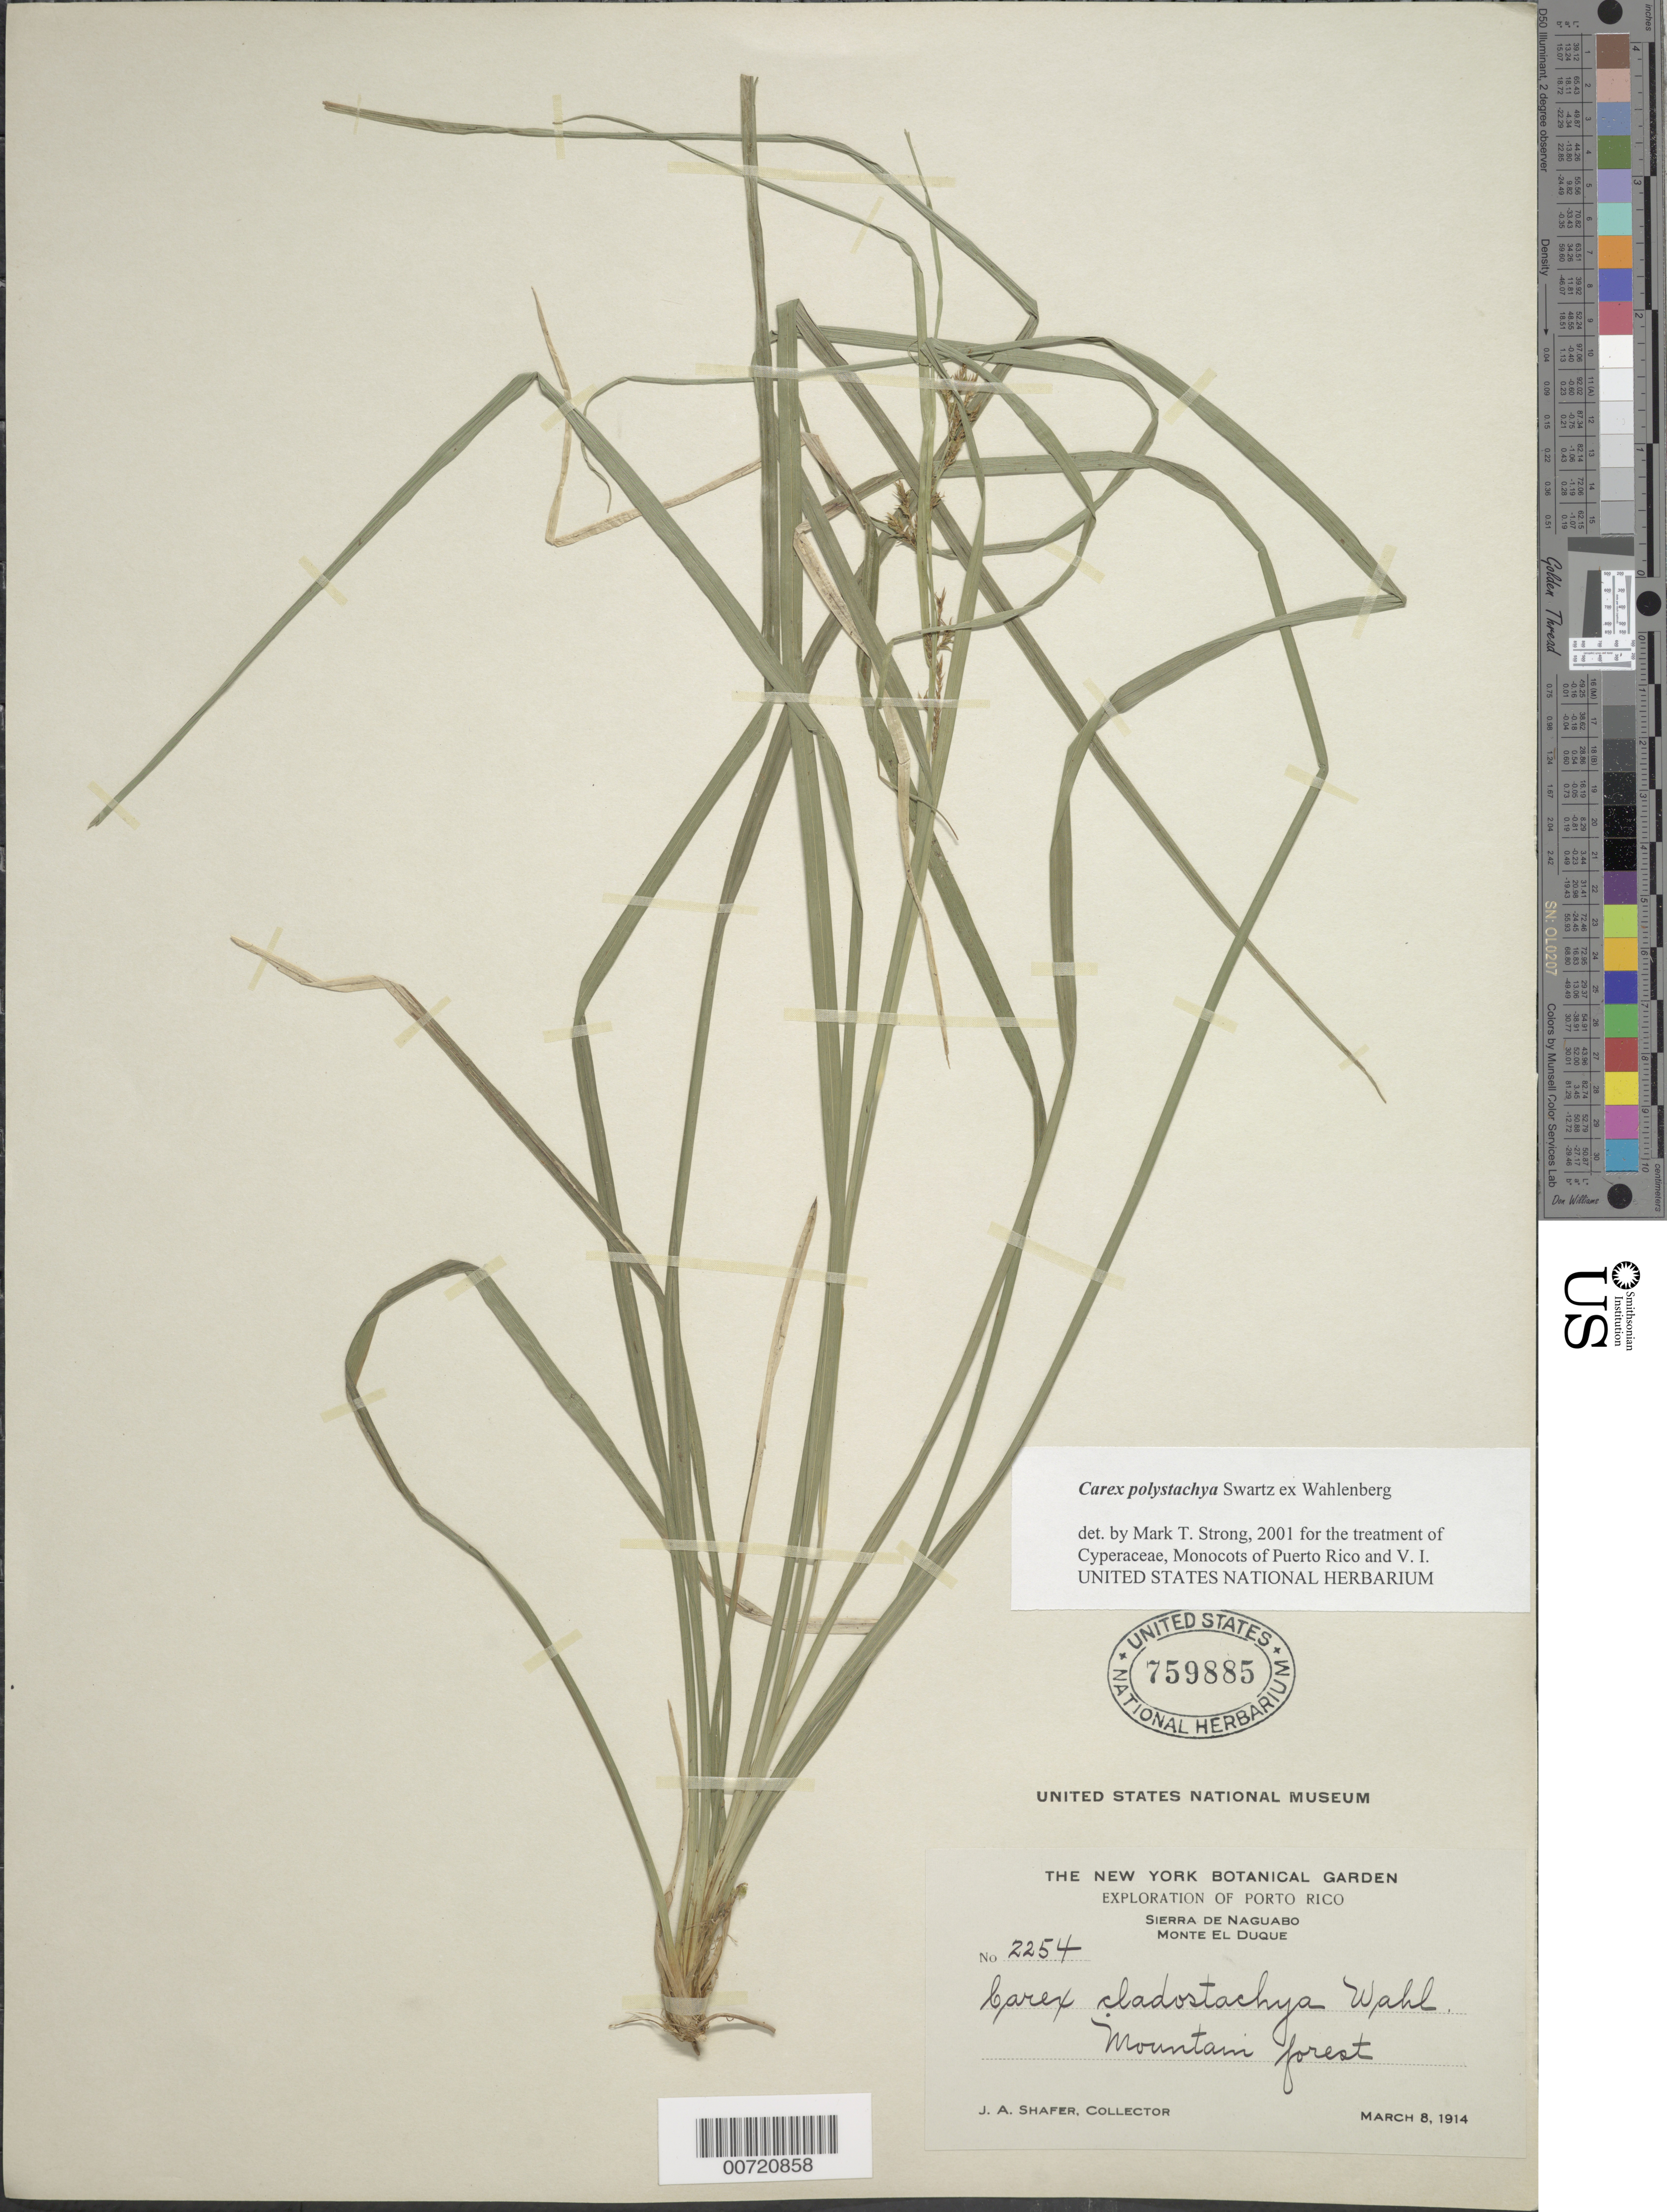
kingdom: Plantae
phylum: Tracheophyta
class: Liliopsida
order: Poales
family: Cyperaceae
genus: Carex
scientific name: Carex polystachya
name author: Sw. ex Wahlenb.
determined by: Strong, M. T., (US), Smithsonian Institution - National Museum of Natural History (UNITED STATES)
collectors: J. A. Shafer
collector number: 2254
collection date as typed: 08 Mar 1914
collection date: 1914-03-08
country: Puerto Rico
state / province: Naguabo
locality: Sierra de Naguabo: Monte El Duque.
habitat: Mountain forest.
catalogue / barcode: US 759885